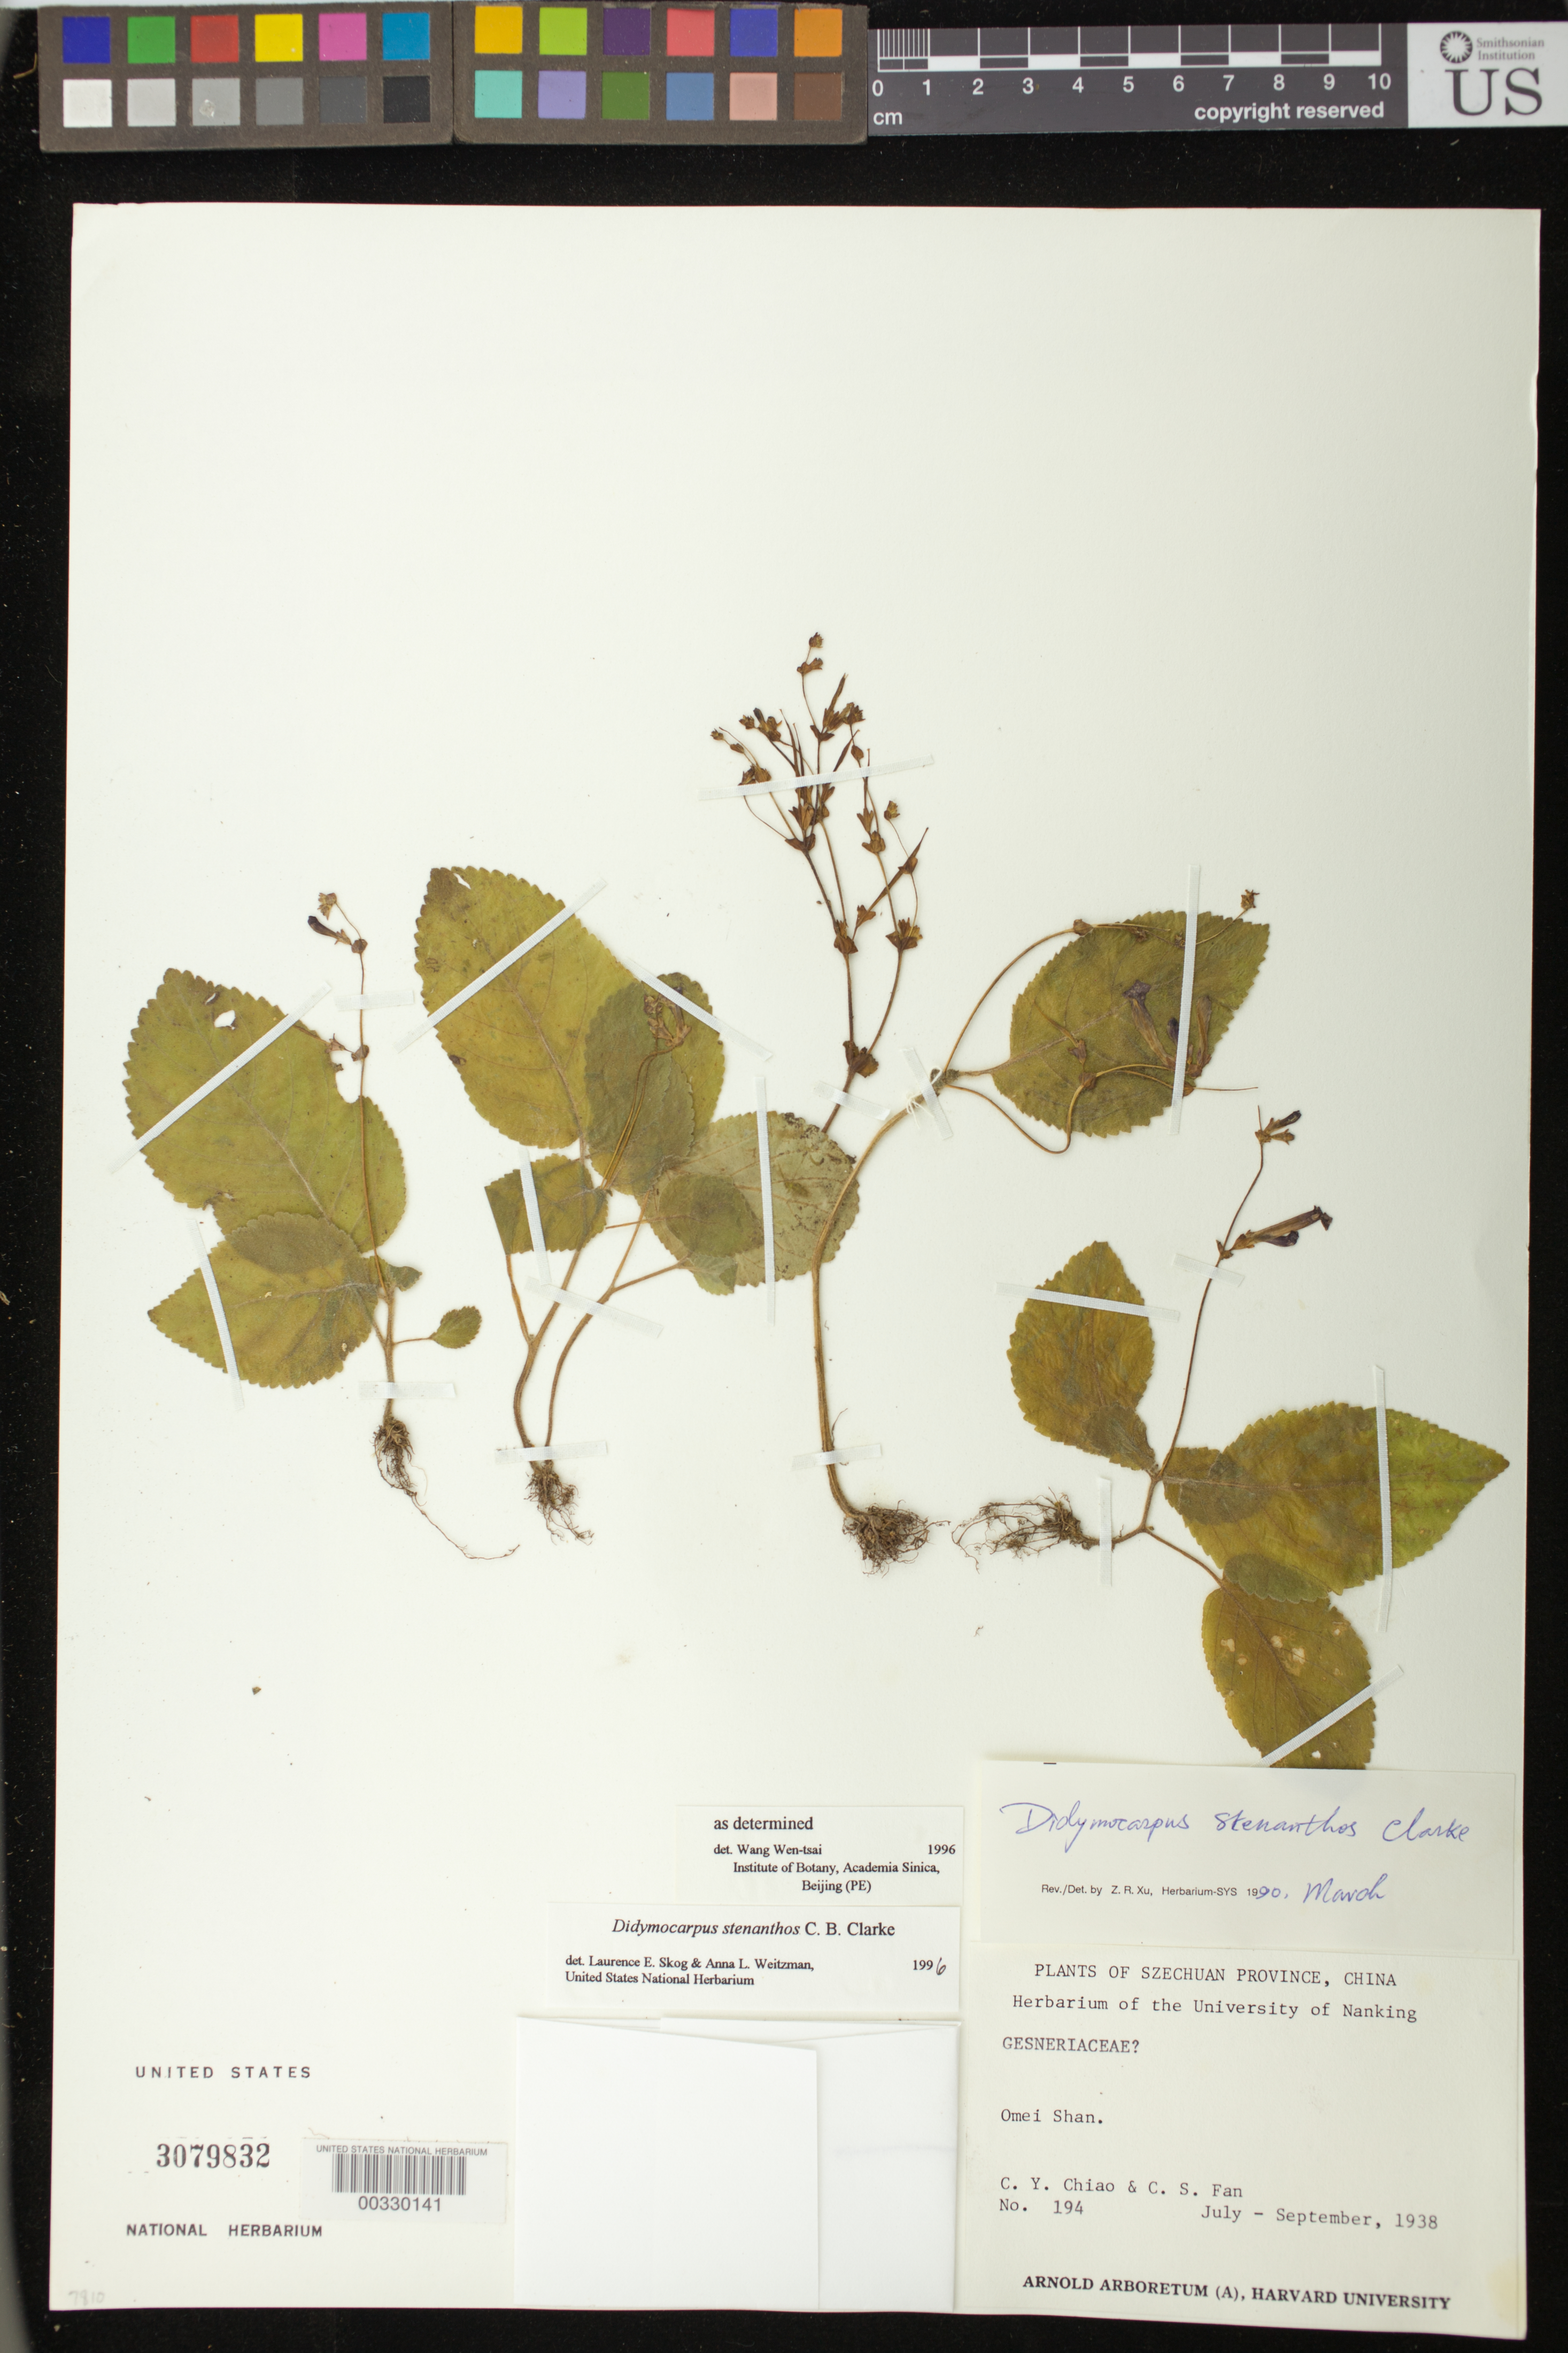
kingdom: Plantae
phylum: Tracheophyta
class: Magnoliopsida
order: Lamiales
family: Gesneriaceae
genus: Didymocarpus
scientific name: Didymocarpus stenanthos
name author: C.B. Clarke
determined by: Xu, Z. R.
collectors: C. Y. Chiao & C. S. Fan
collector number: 194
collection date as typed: Jul-Sep 1938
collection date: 1938-07/1938-09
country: China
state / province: Sichuan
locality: Szechuan prov, omei shan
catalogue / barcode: US 3079832